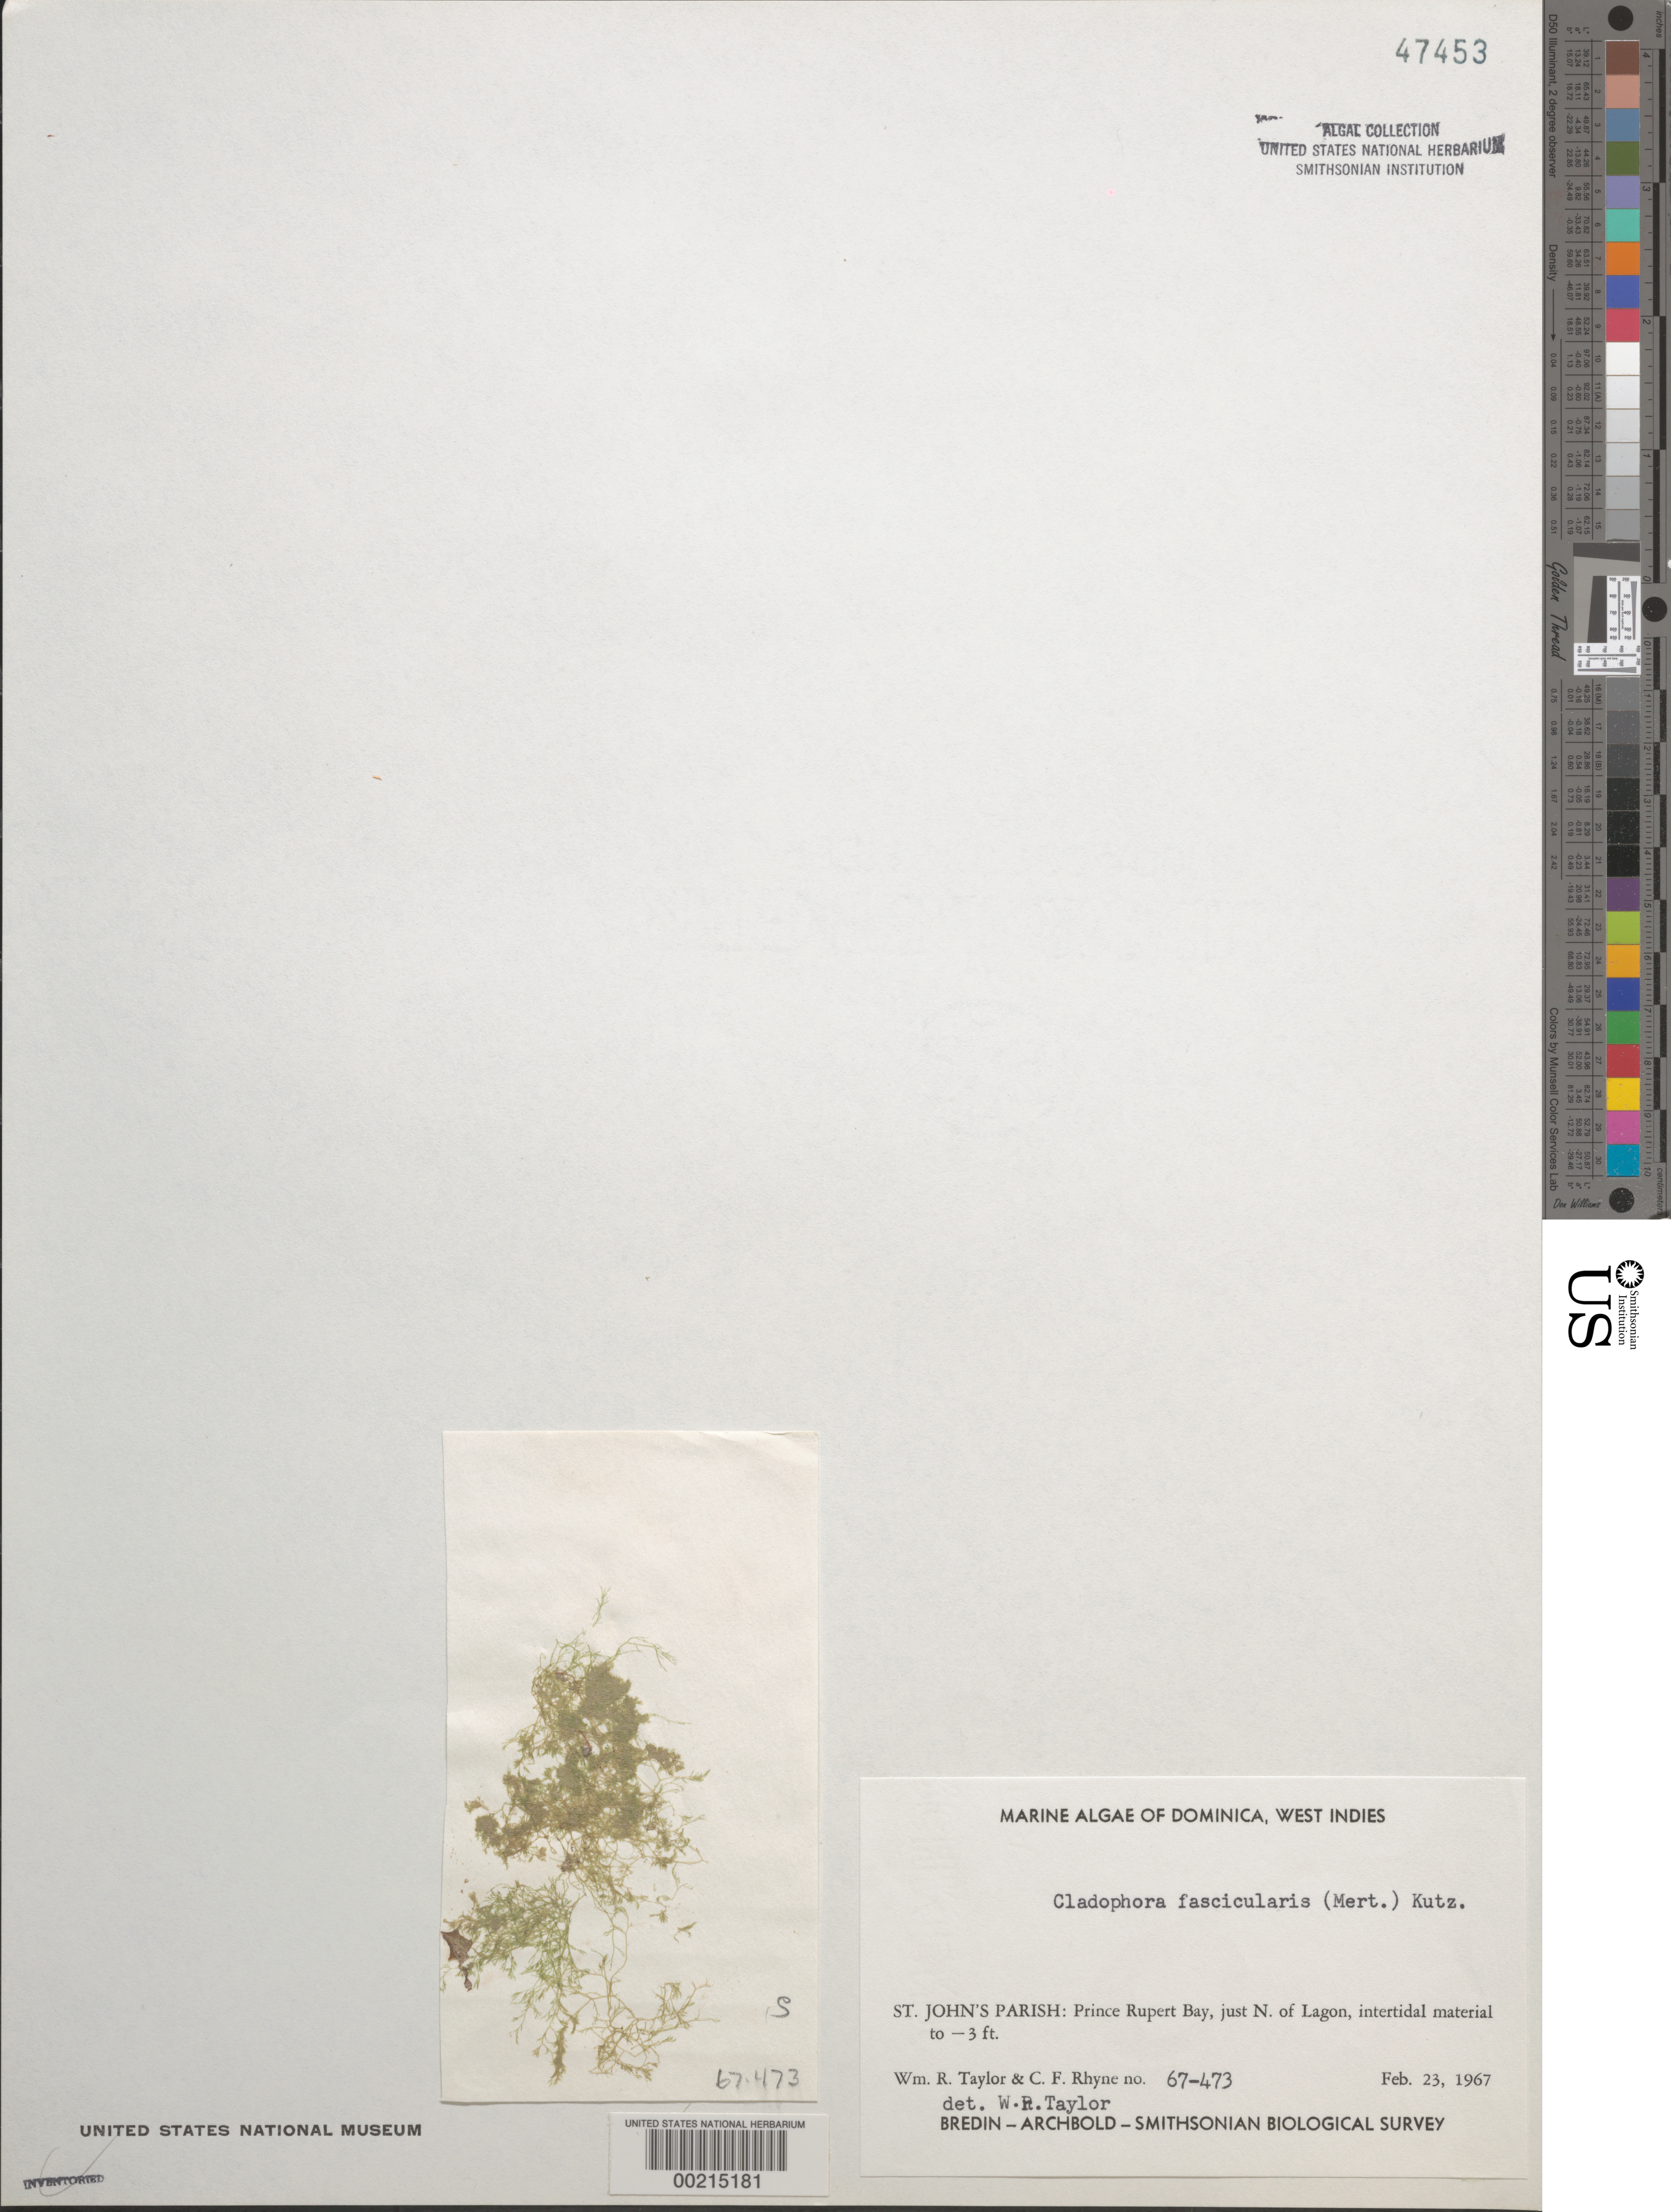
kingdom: Plantae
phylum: Chlorophyta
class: Ulvophyceae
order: Bryopsidales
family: Caulerpaceae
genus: Caulerpa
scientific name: Caulerpa mexicana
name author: Sond. ex Kütz.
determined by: Algae name updating Project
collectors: W. R. Taylor & C. Rhyne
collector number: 67-473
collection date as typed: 23 Feb 1967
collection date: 1967-02-23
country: Dominica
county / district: St. John's Parish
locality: Prince Rupert Bay, just north of Lagon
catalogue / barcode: US 47453